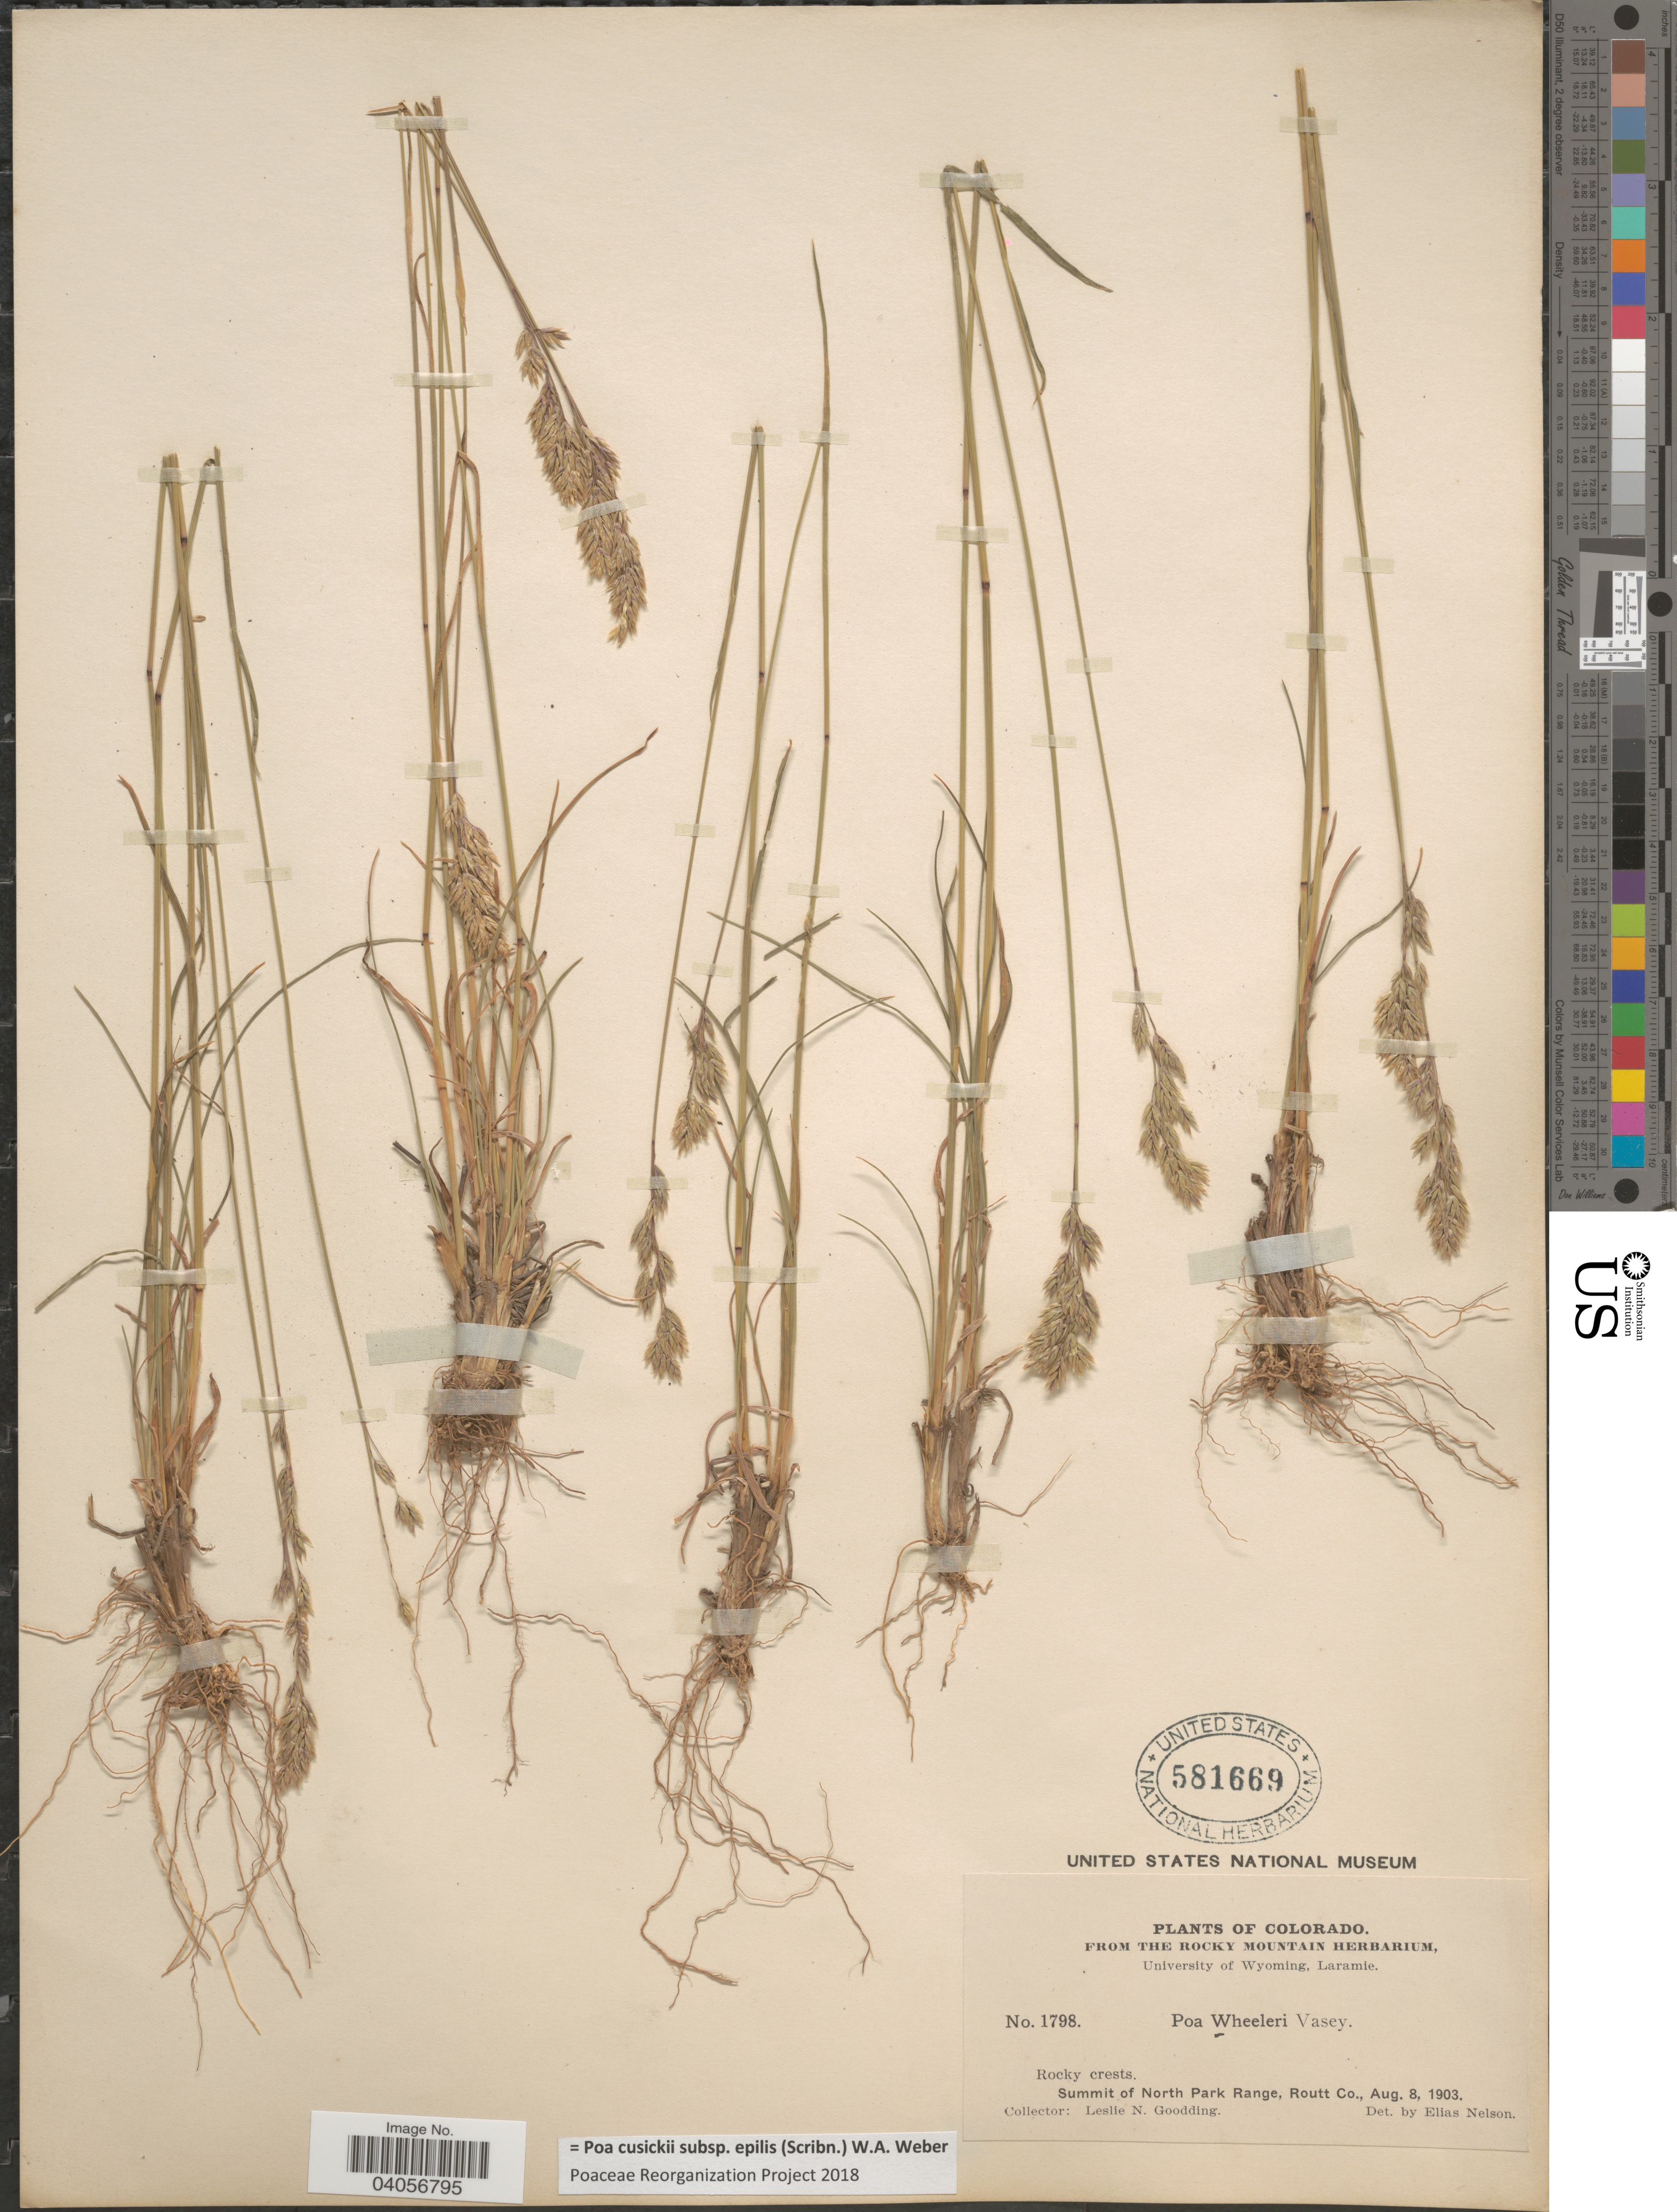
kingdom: Plantae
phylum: Tracheophyta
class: Liliopsida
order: Poales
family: Poaceae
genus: Poa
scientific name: Poa cusickii subsp. epilis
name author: (Scribn.) W.A. Weber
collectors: L. N. Goodding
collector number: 1798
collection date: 1903-08-08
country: United States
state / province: Colorado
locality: Rocky crests. Summit of North Park Range, Routt Co.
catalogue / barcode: US 581669